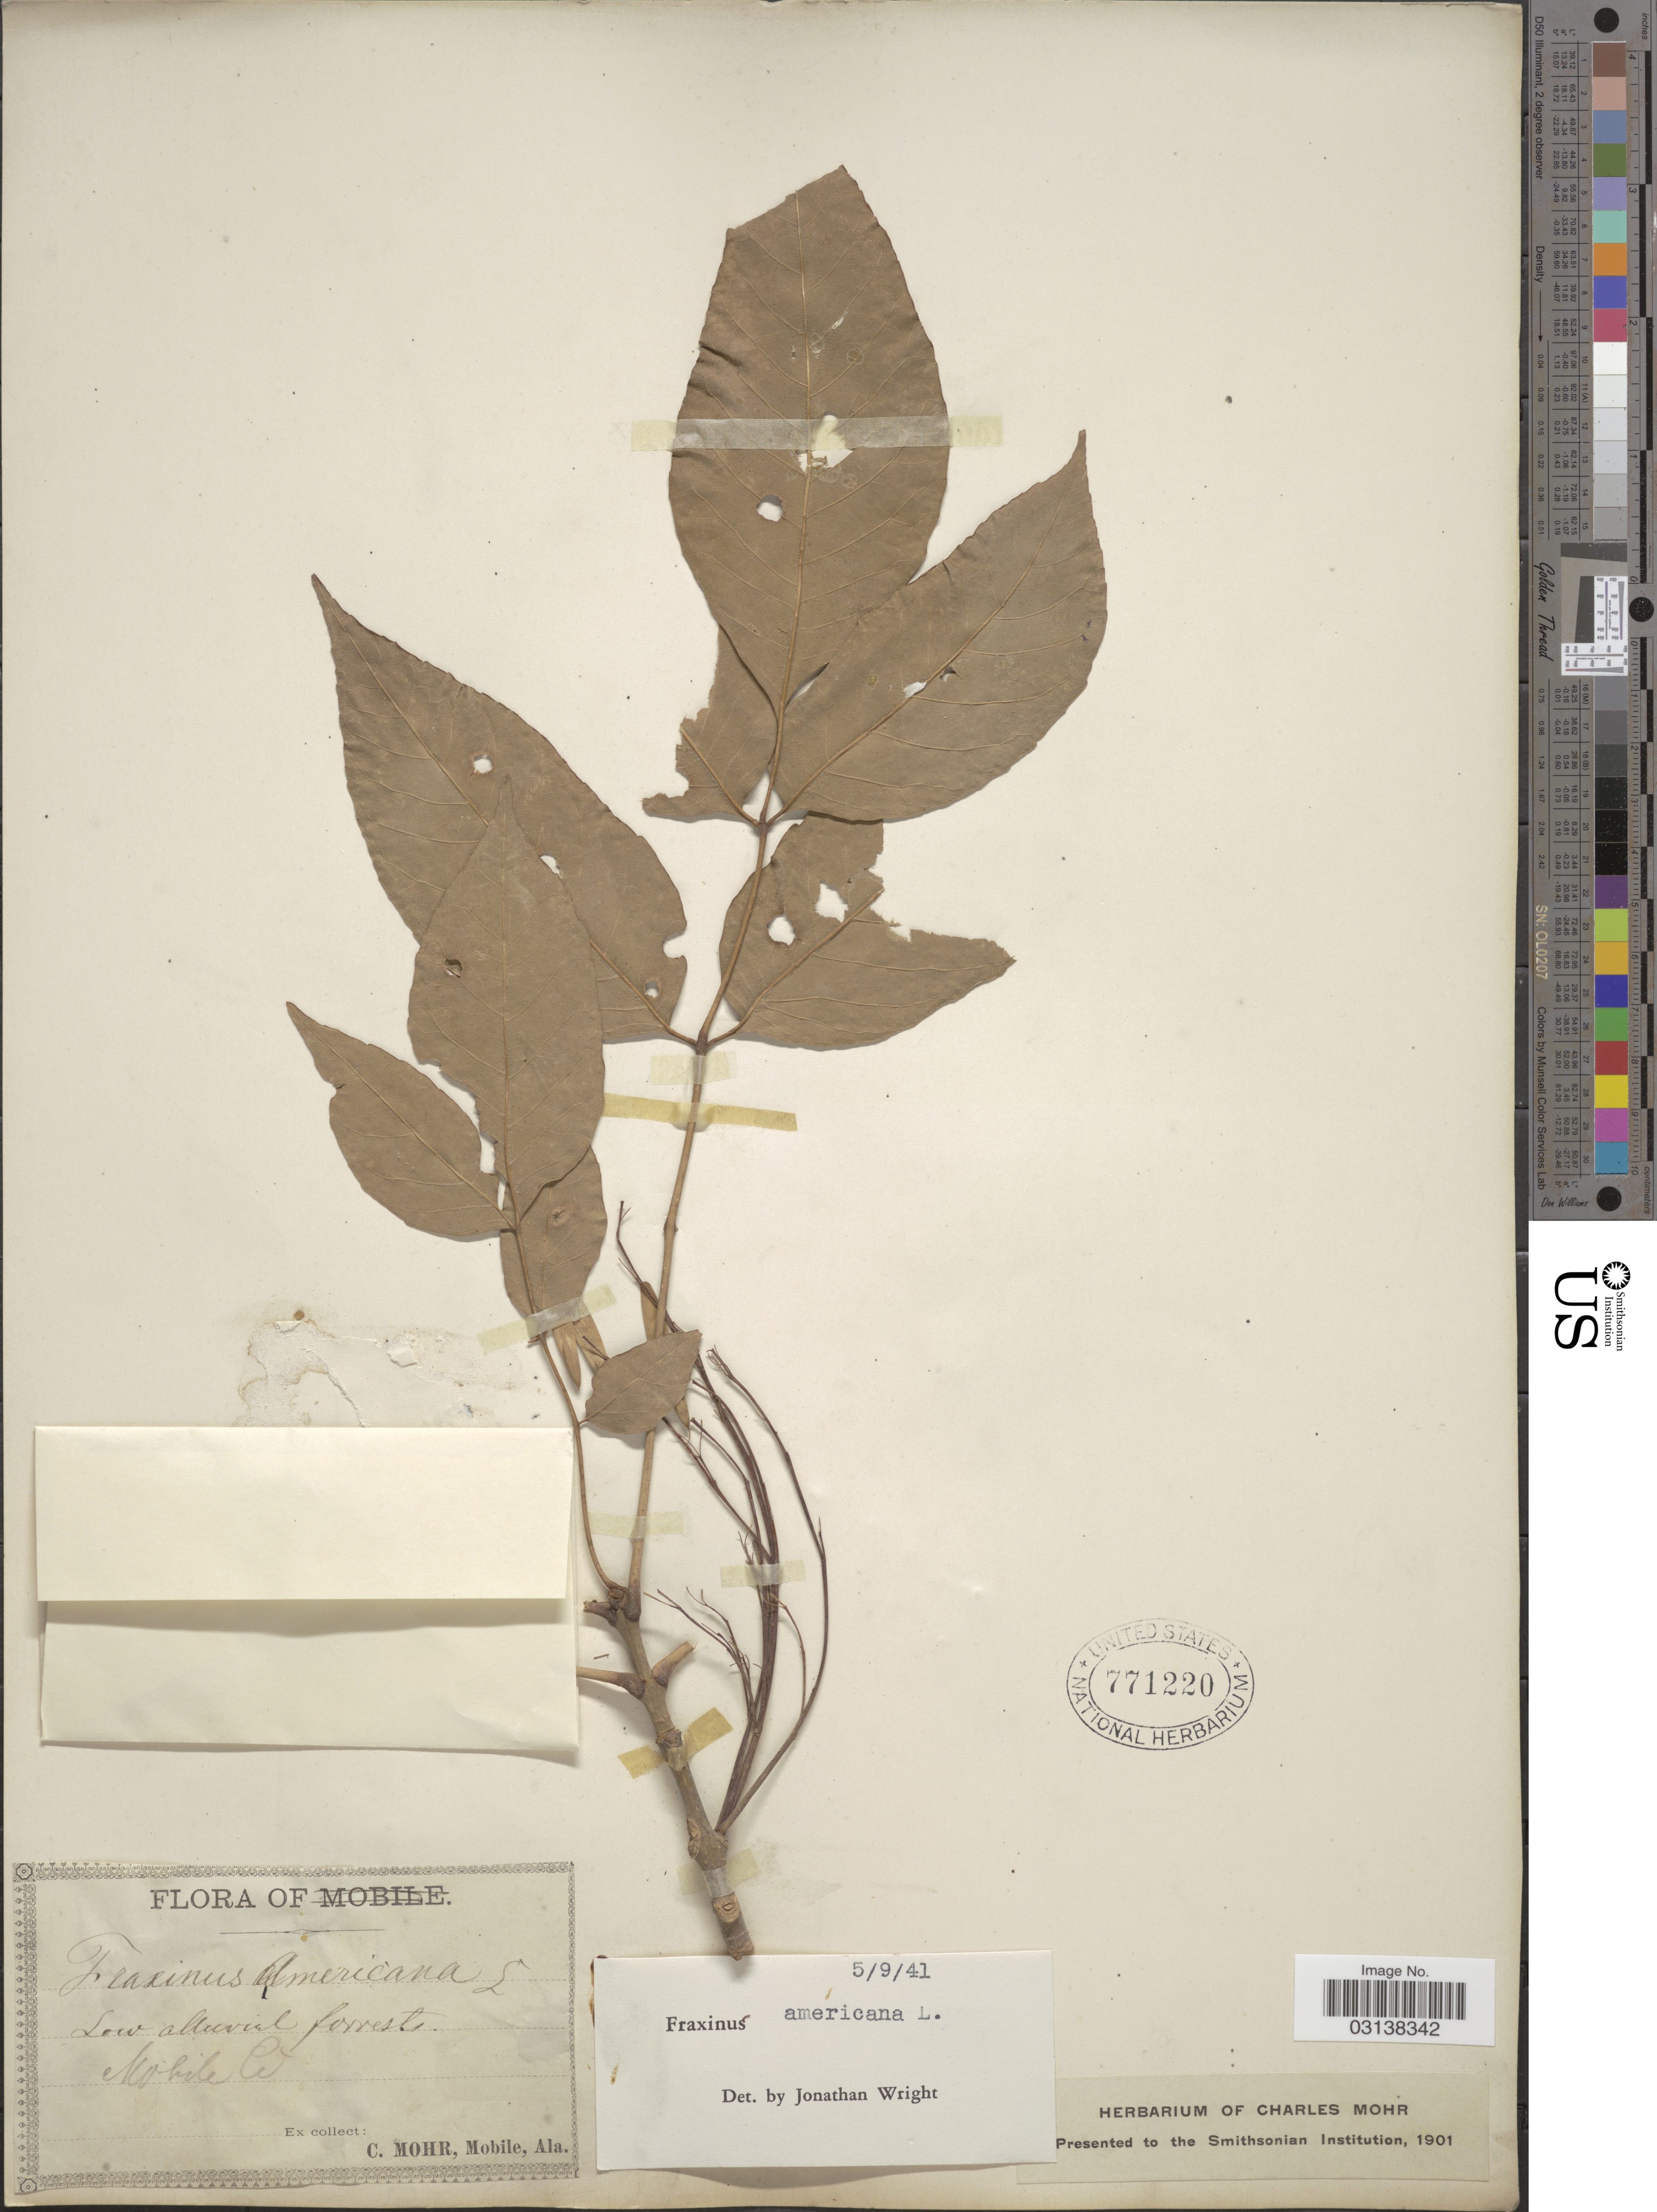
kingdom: Plantae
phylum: Tracheophyta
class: Magnoliopsida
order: Lamiales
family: Oleaceae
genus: Fraxinus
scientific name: Fraxinus americana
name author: L.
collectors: Mohr, C. T. (herbarium)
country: United States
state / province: Alabama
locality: Mobile Co.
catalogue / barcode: US 771220